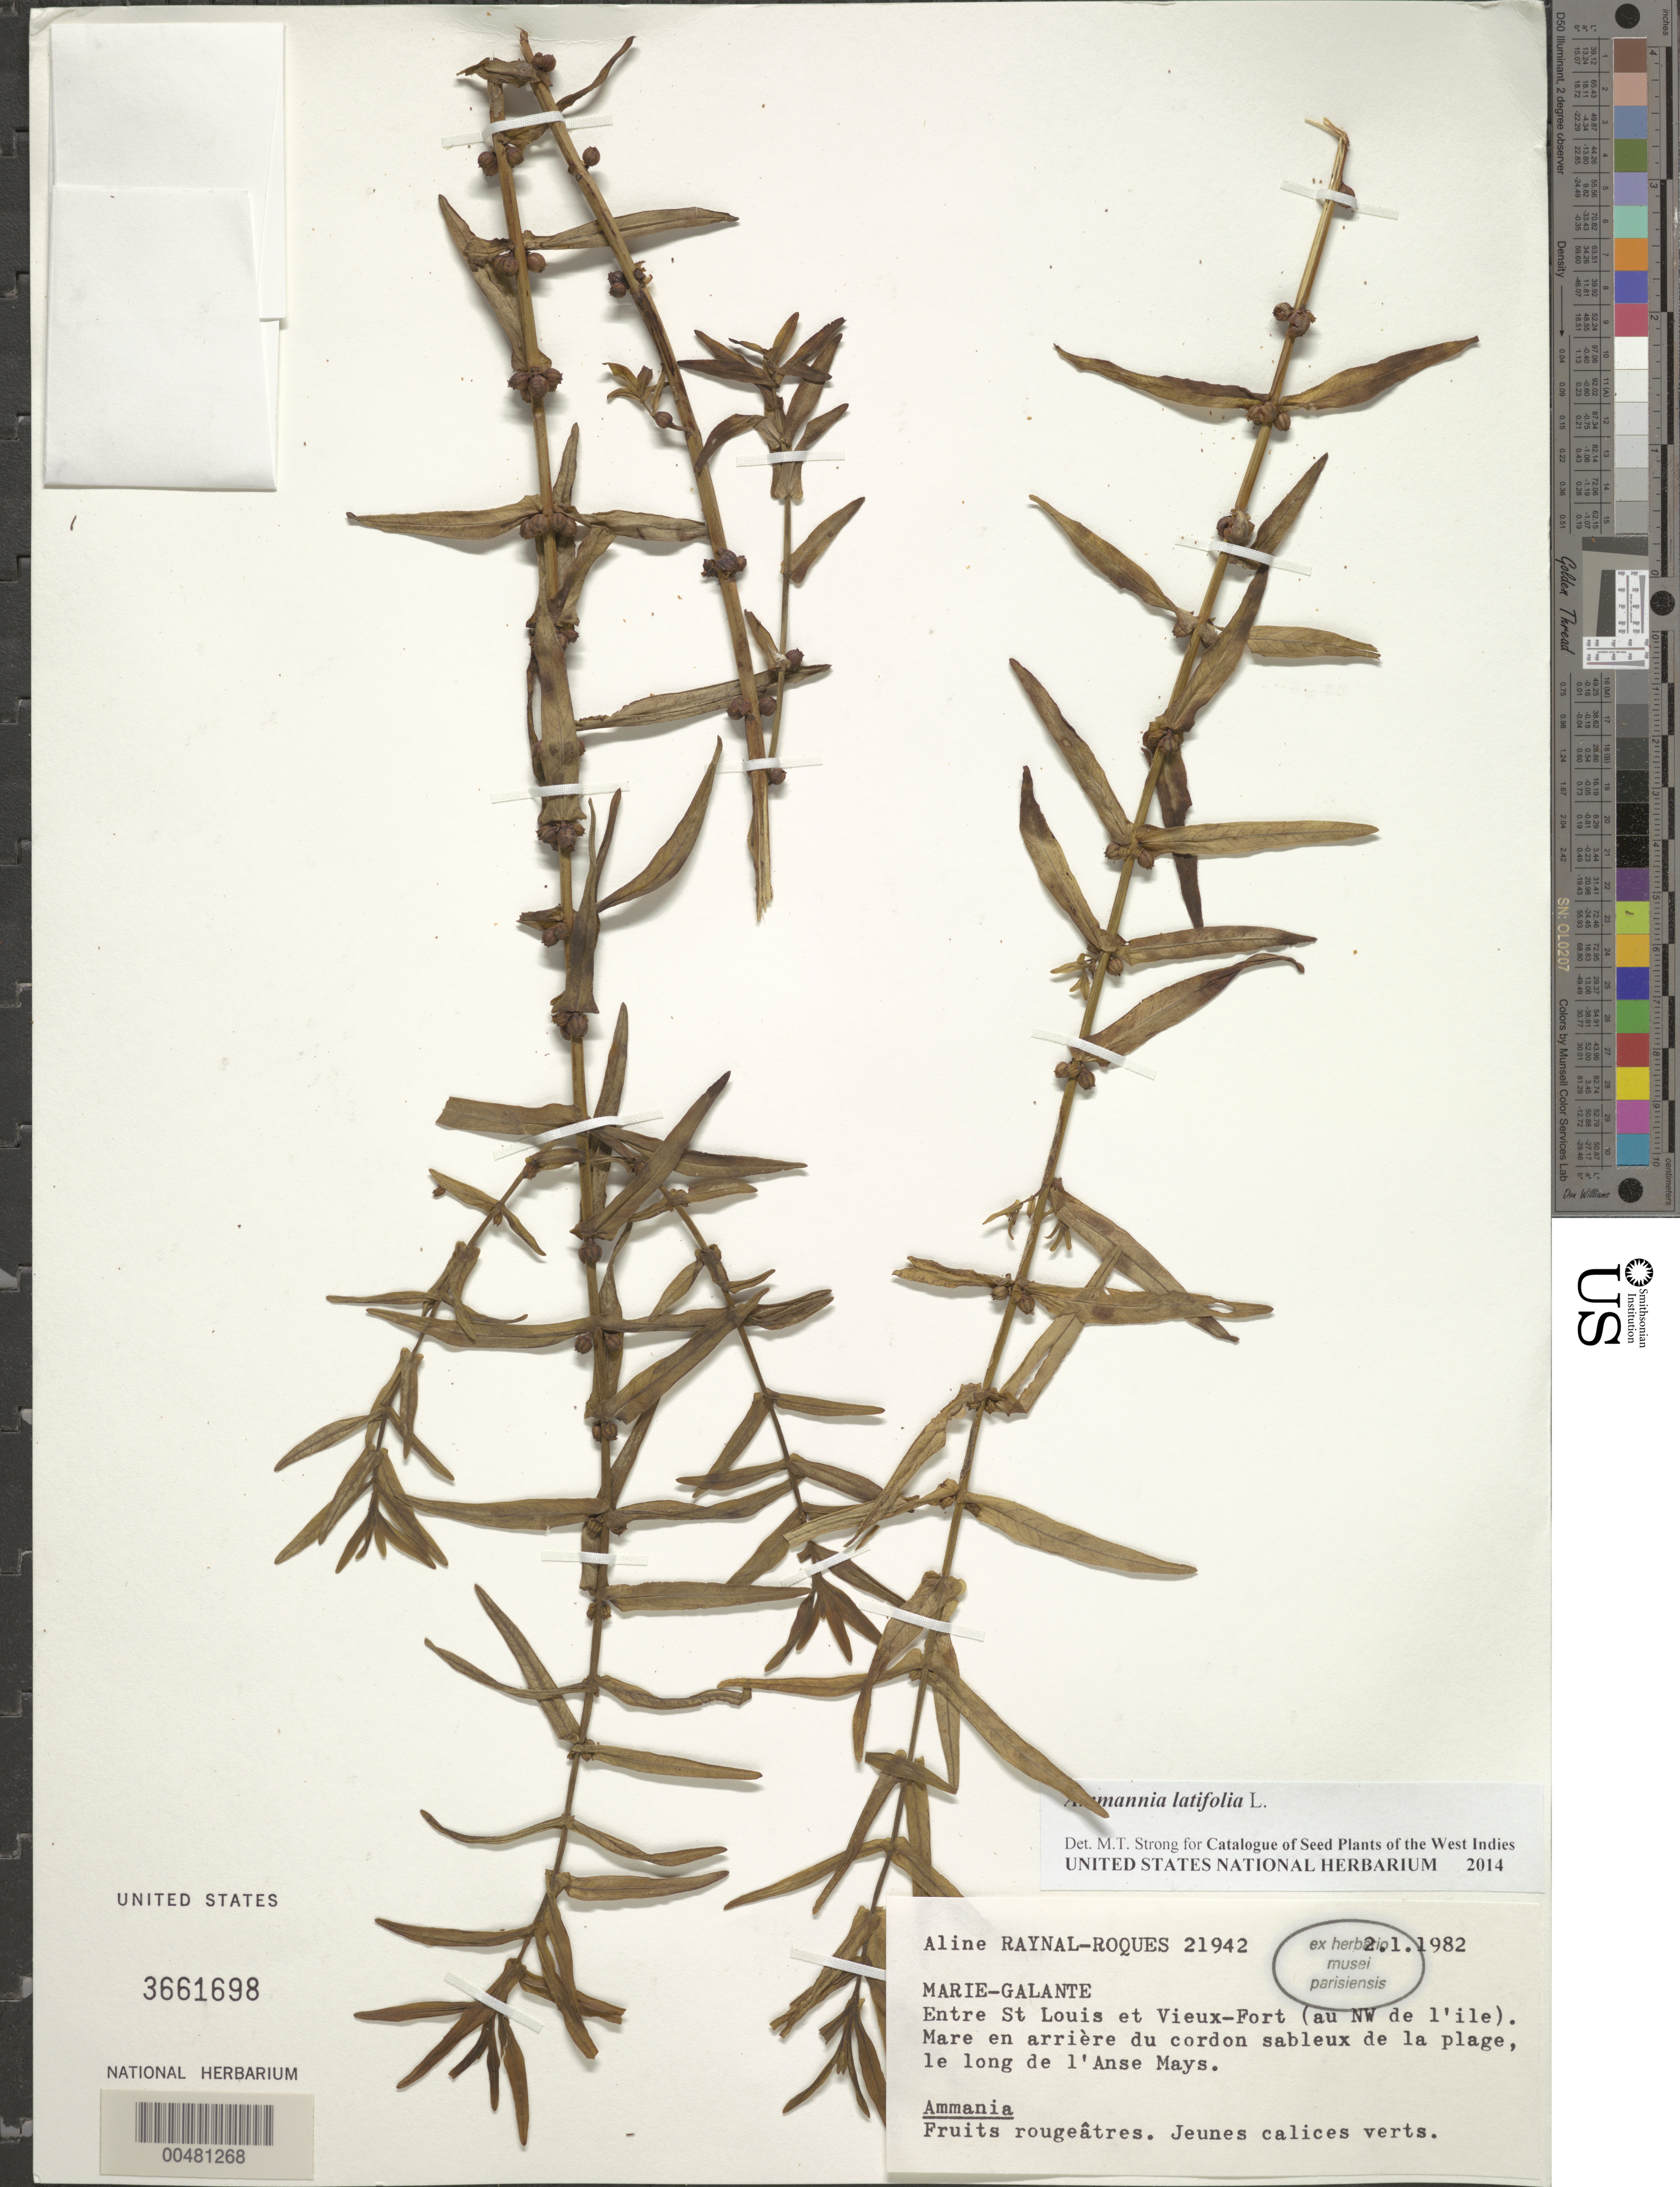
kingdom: Plantae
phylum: Tracheophyta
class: Magnoliopsida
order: Myrtales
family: Lythraceae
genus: Ammannia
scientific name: Ammannia latifolia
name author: L.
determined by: Strong, M. T., (US), Smithsonian Institution - National Museum of Natural History (UNITED STATES)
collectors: A. M. Raynal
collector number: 21942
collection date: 1982-01-02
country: Guadeloupe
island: Marie Galante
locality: Entre St Louis et Vieux-Fort (au NW de l'ile), le long de l'Anse Mays.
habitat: Mare en arrière du cordon sableux dela plage,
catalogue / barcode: US 3661698